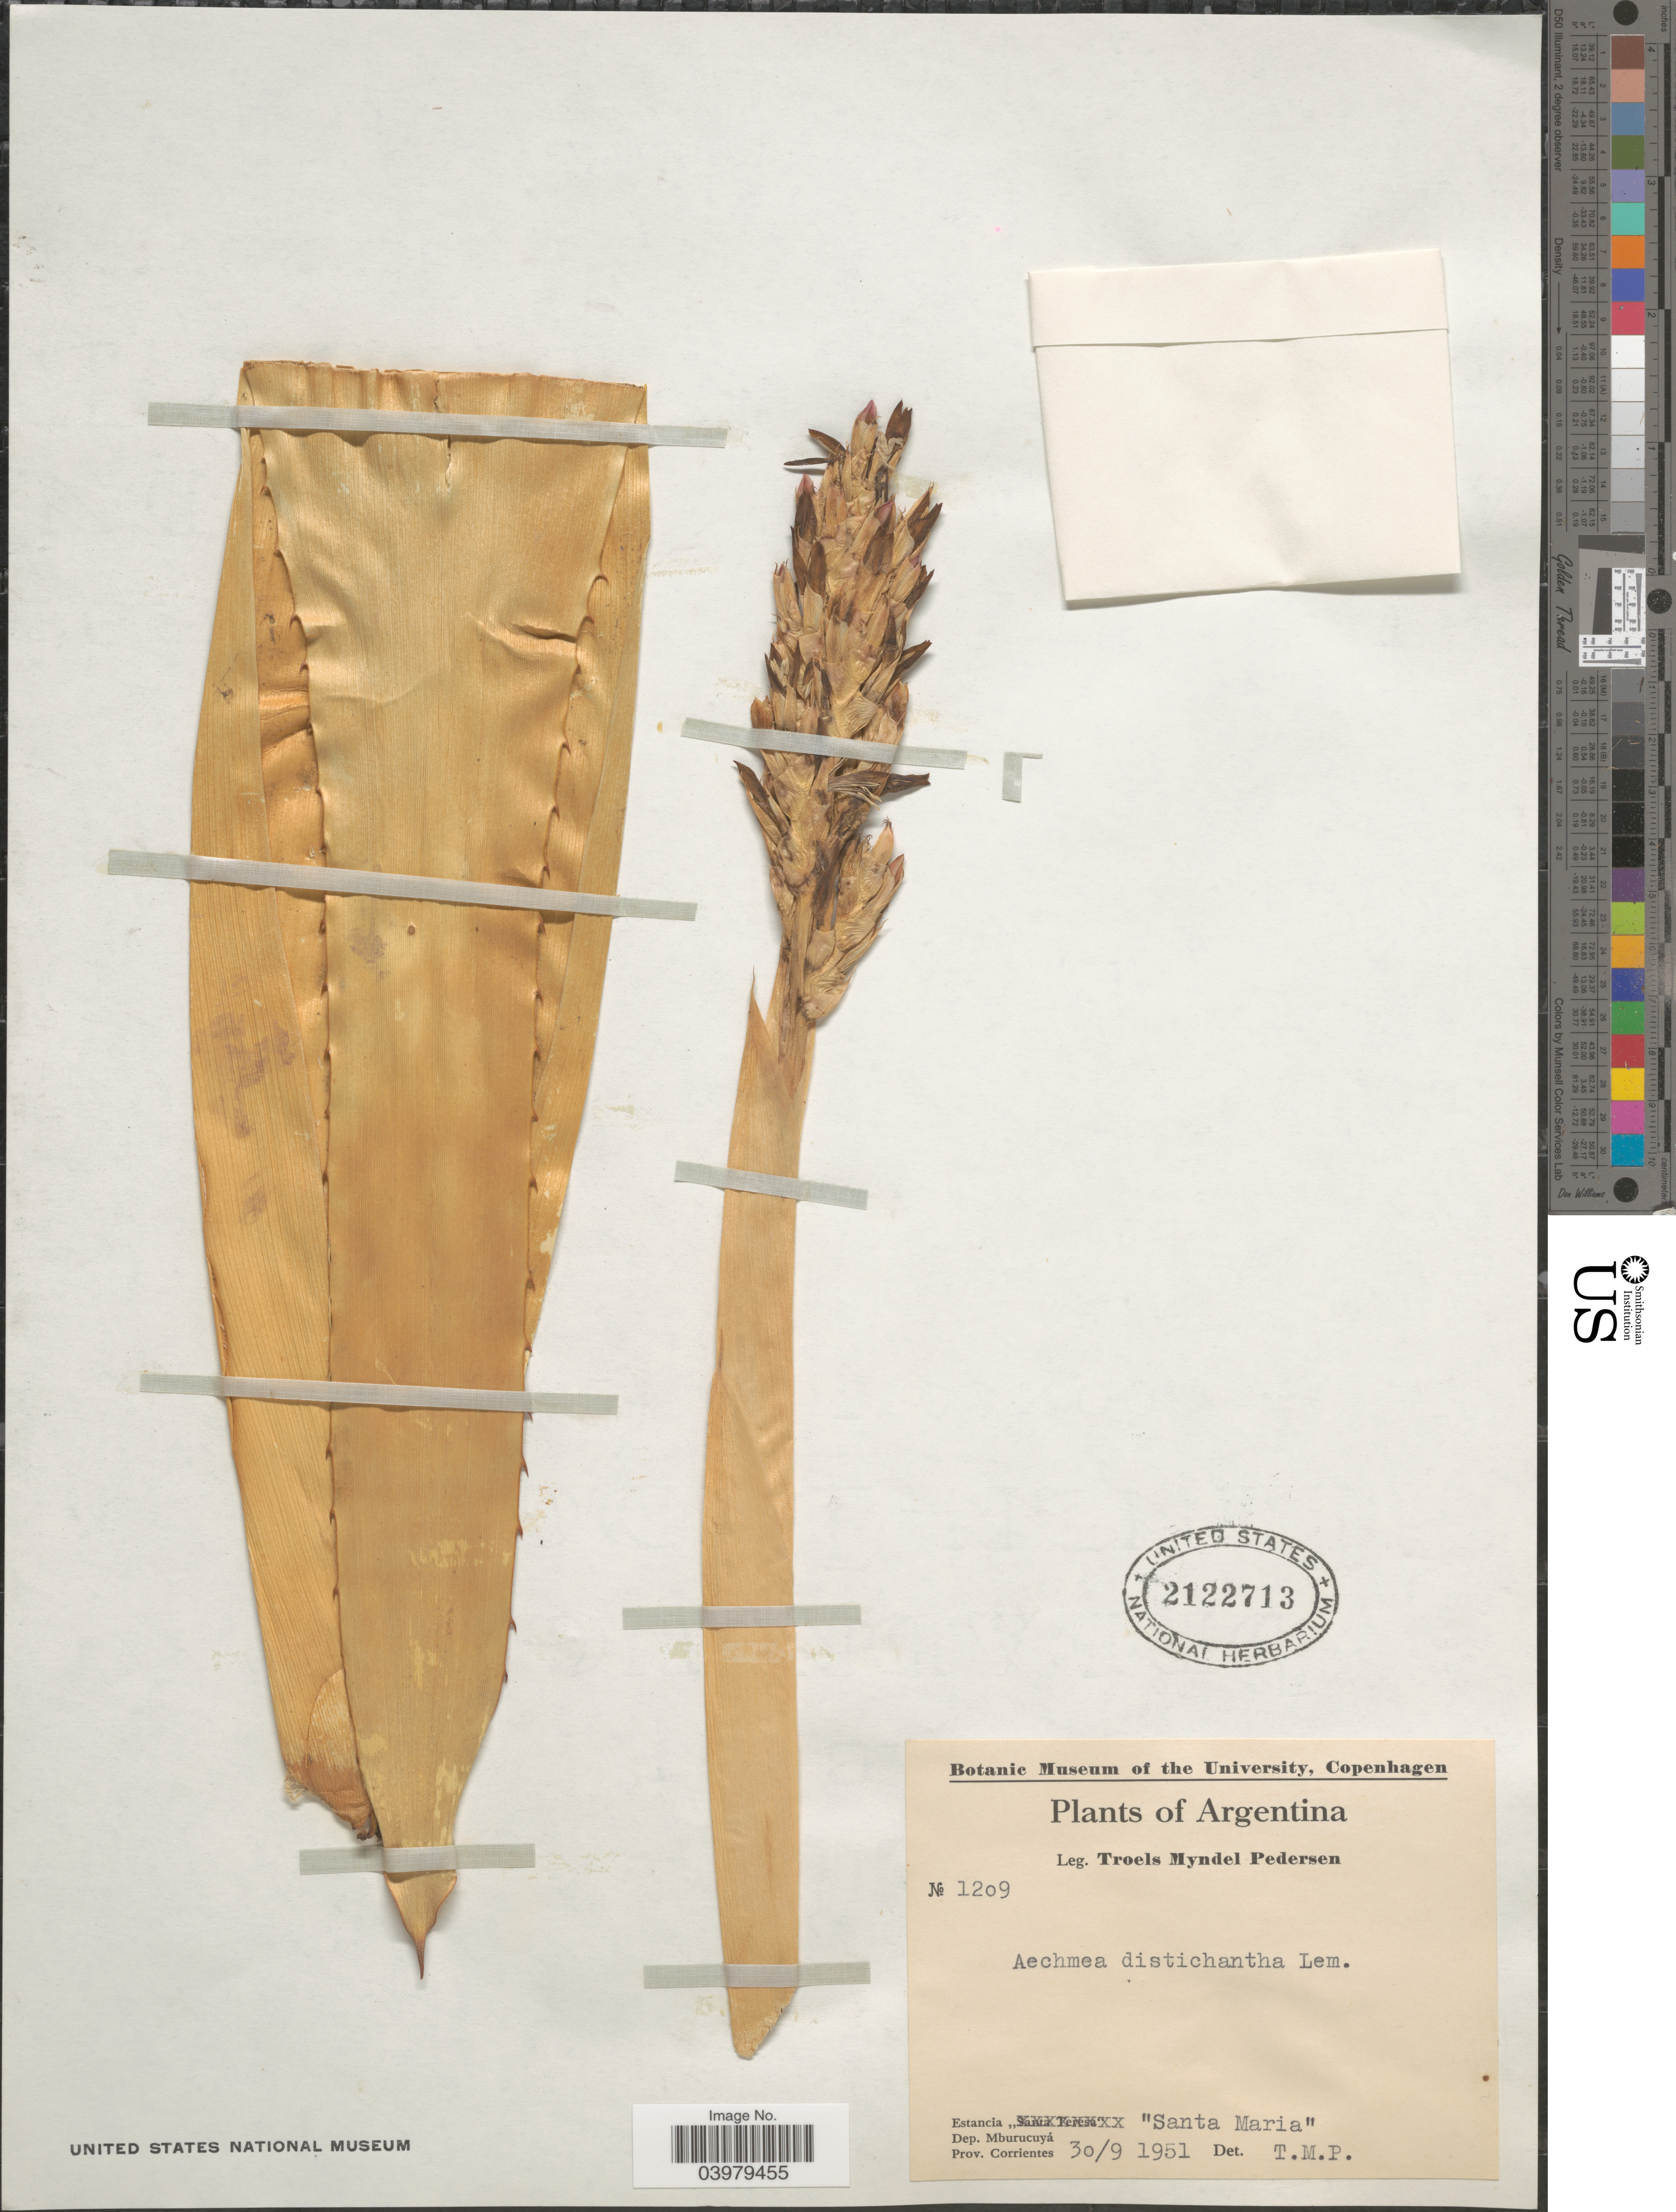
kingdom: Plantae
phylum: Tracheophyta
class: Liliopsida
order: Poales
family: Bromeliaceae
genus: Aechmea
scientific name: Aechmea distichantha var. distichantha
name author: Lem.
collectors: T. Pederson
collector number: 1209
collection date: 1951-09-30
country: Argentina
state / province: Corrientes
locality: Estancia "Santa Maria". Dep. Mburucuyá.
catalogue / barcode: US 2122713